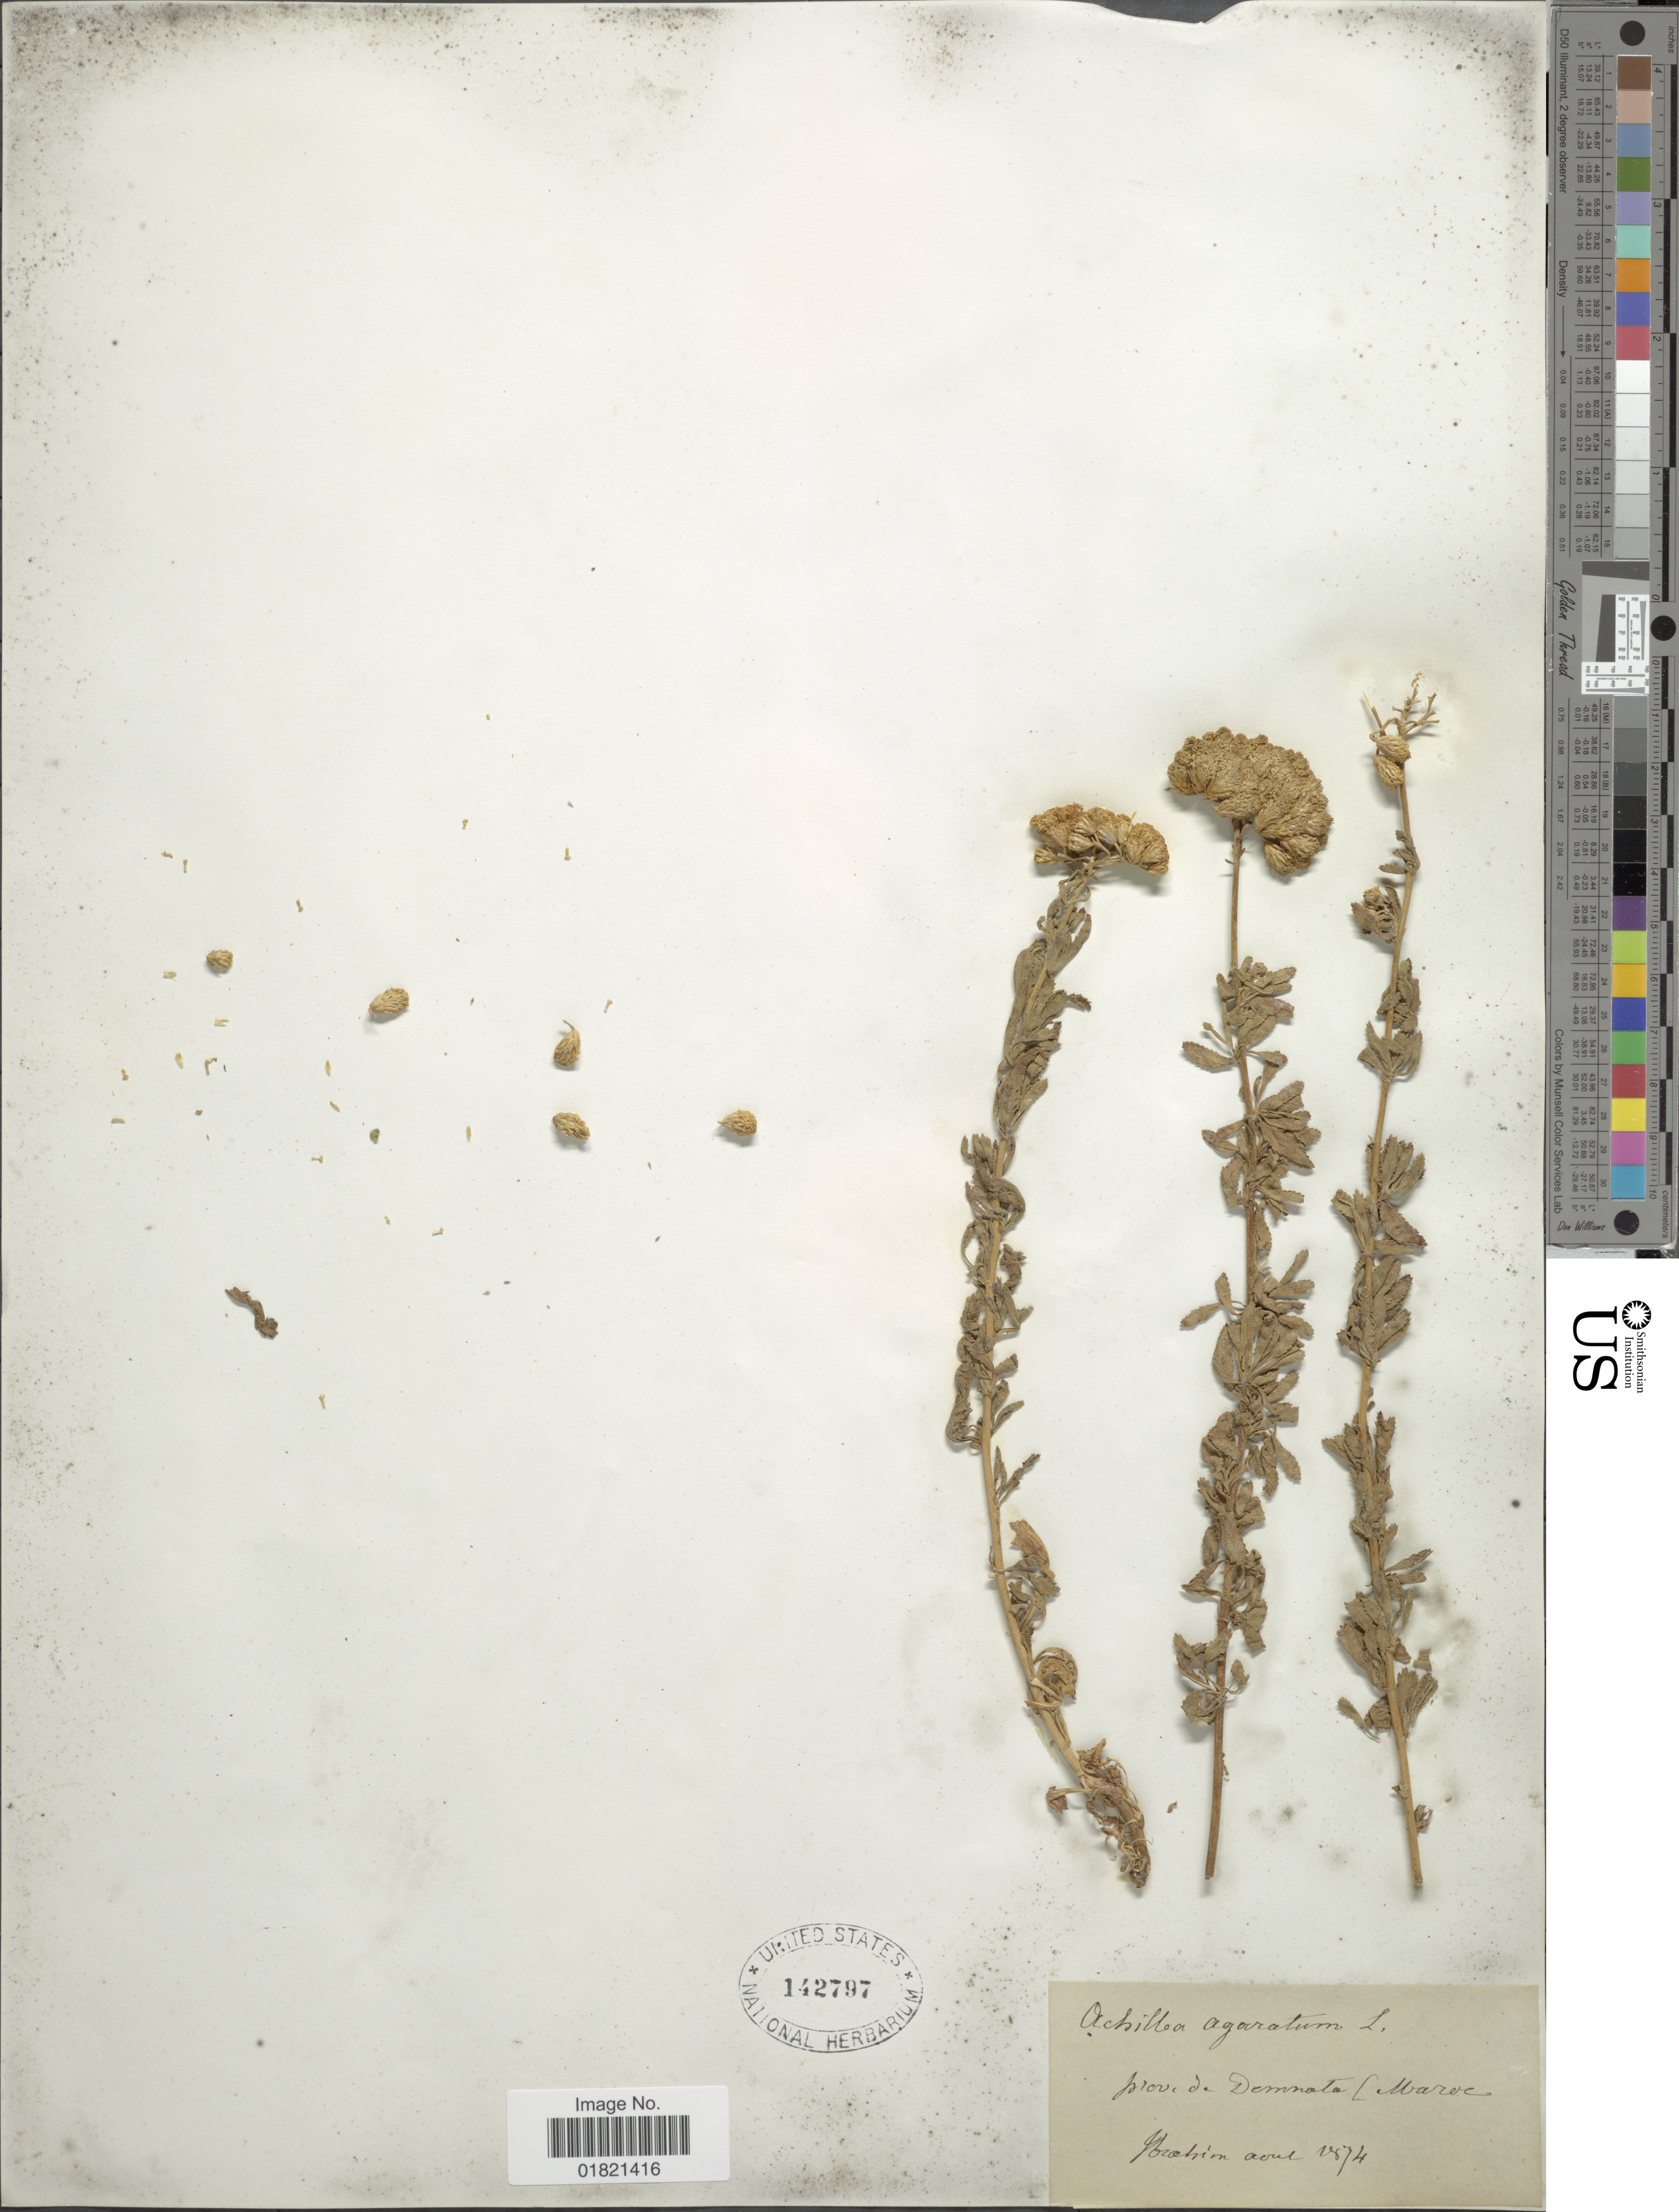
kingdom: Plantae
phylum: Tracheophyta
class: Magnoliopsida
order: Asterales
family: Asteraceae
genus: Achillea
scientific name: Achillea ageratum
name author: L.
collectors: -. Ibrahim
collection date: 1874-08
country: Morocco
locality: Prov. de Demnota (Maroc)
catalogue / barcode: US 142797